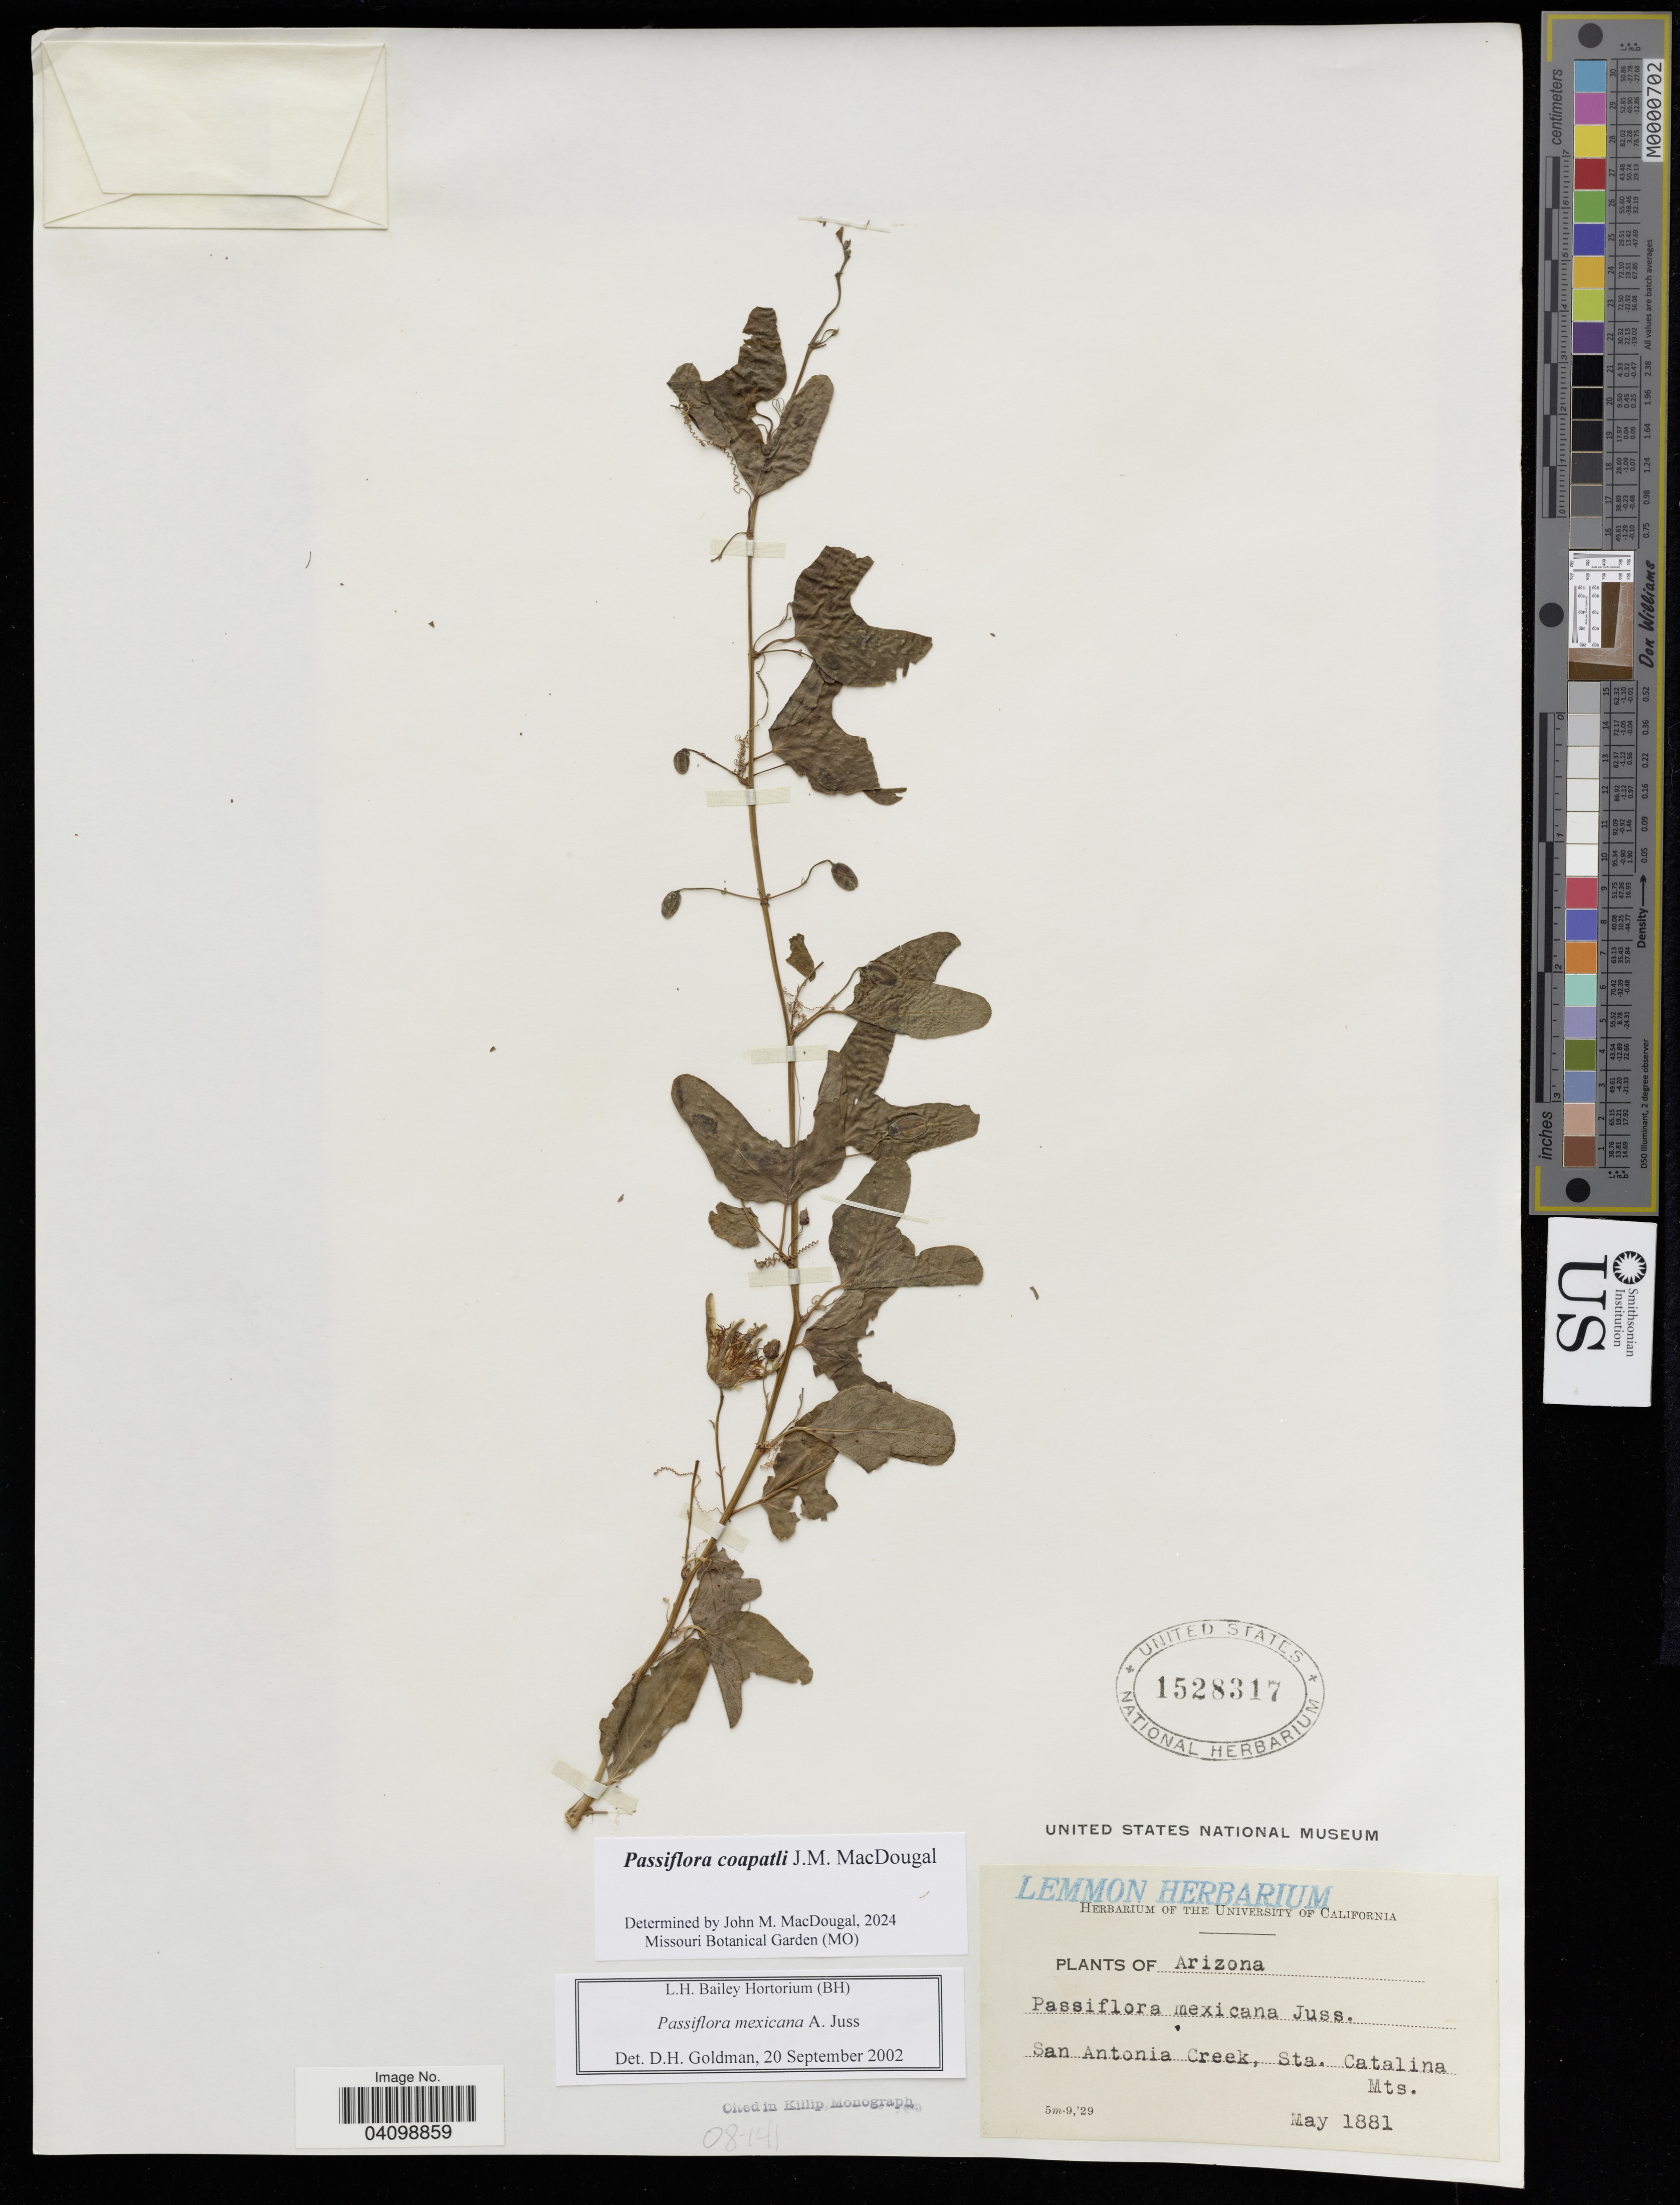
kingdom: Plantae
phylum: Tracheophyta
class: Magnoliopsida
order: Malpighiales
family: Passifloraceae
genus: Passiflora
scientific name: Passiflora coapatli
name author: J.M. MacDougal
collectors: ex herb. Lemmon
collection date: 1881-05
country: United States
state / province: Arizona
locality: San Antonia Creek, Sta. Catalina Mts.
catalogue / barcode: US 1528317